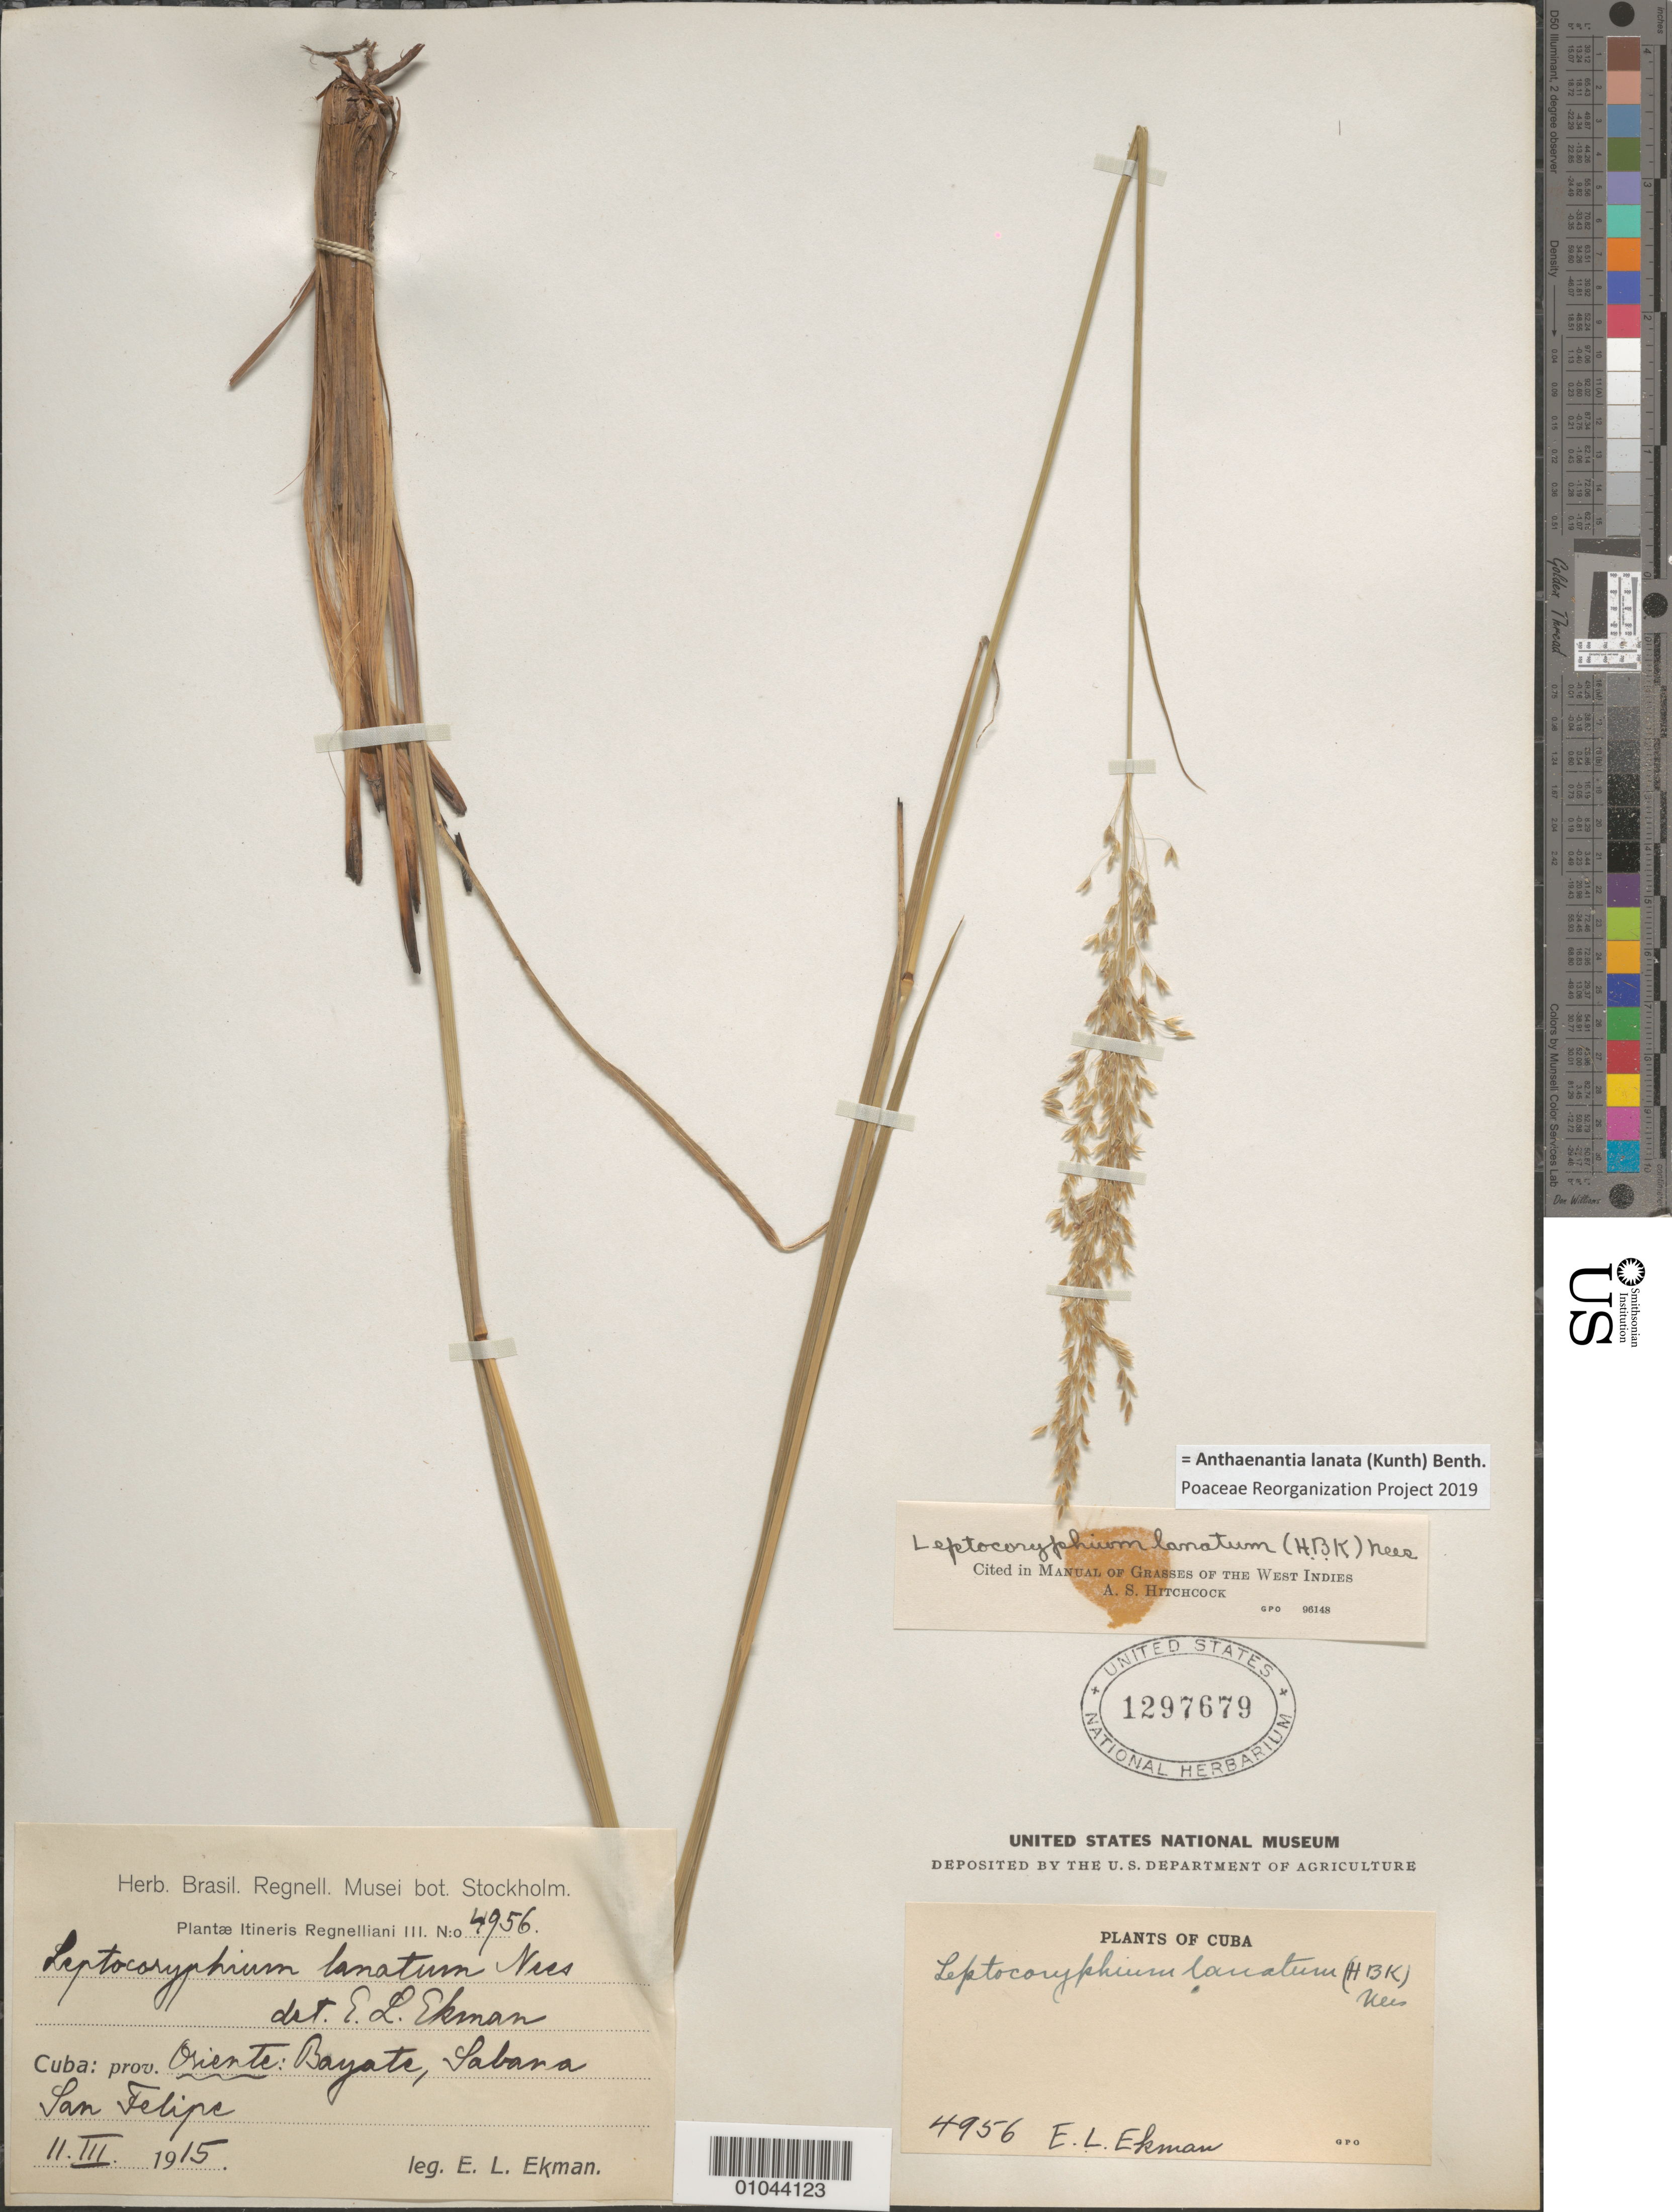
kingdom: Plantae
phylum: Tracheophyta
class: Liliopsida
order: Poales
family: Poaceae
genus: Leptocoryphium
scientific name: Leptocoryphium lanatum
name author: (Kunth) Nees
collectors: E. L. Ekman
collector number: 4956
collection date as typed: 11 Mar 1915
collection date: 1915-03-11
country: Cuba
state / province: Oriente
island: Cuba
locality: Bayate, Sabana San Felipe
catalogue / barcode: US 1297679